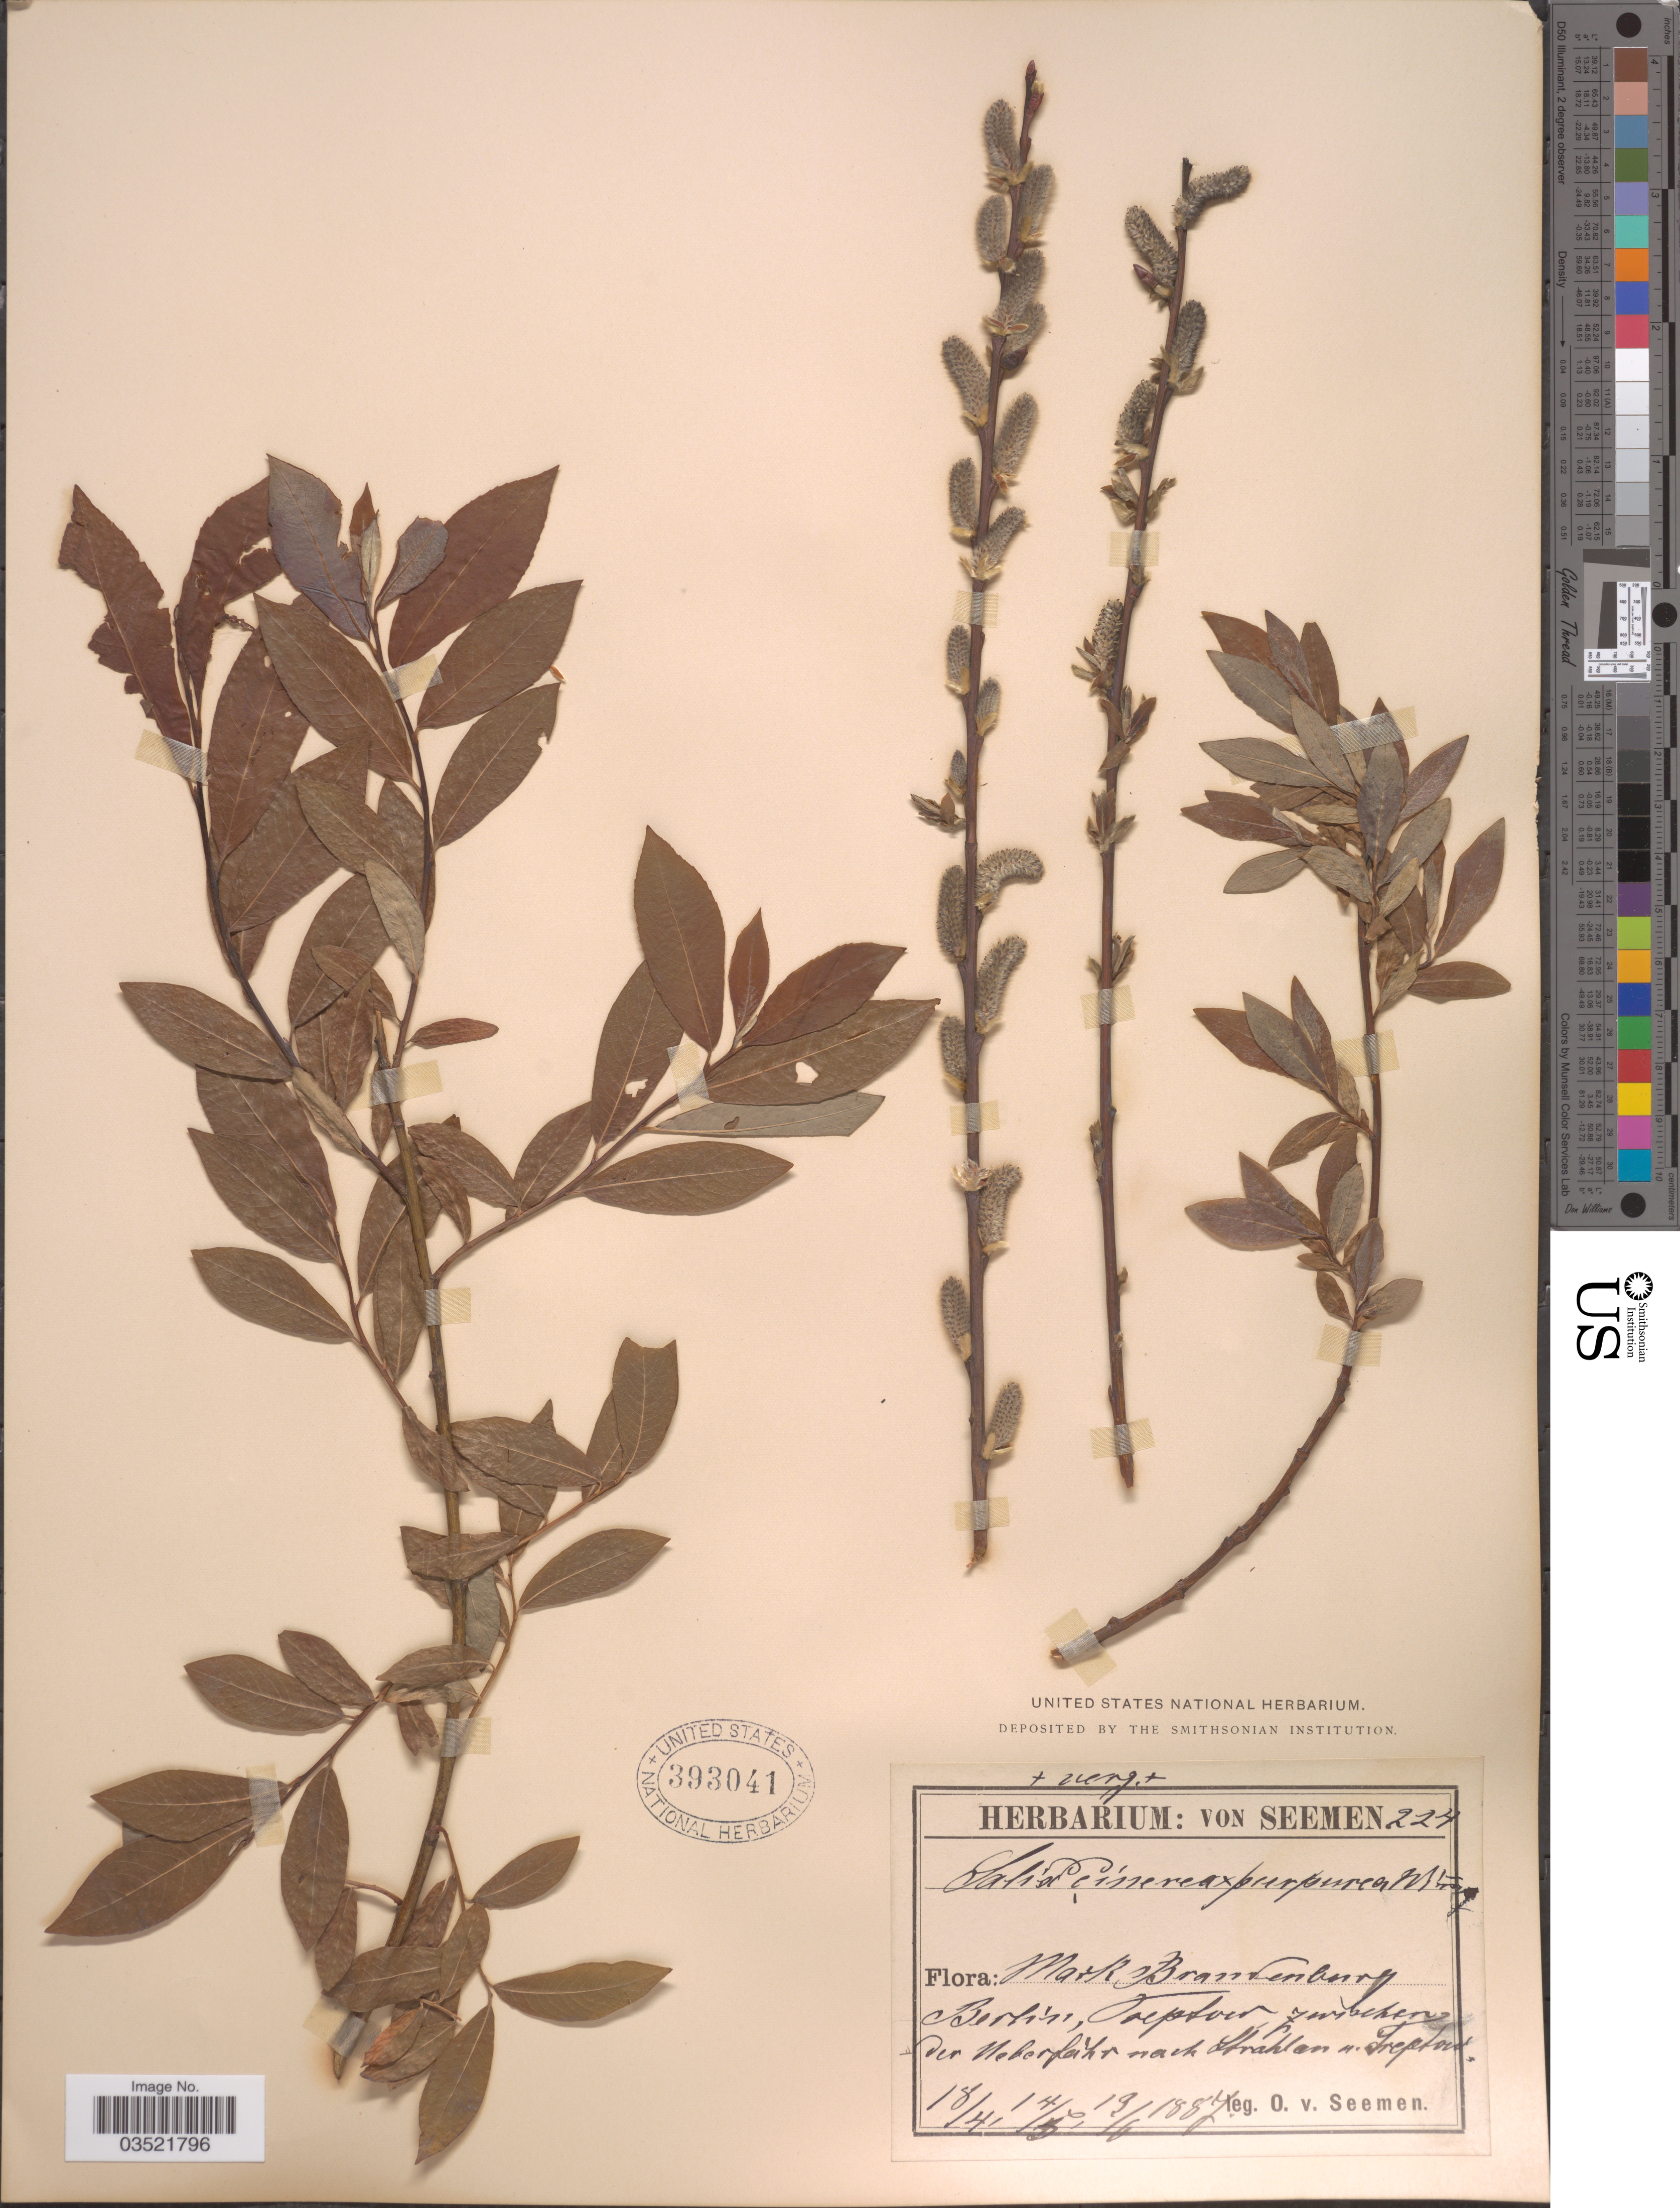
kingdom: Plantae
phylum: Tracheophyta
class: Magnoliopsida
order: Malpighiales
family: Salicaceae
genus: Salix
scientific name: Salix cinerea x S. purpurea L.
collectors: K. O. von Seemen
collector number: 224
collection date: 1887-04-18/1887-06-13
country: Germany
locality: Mark Brandenburg, Berlin, Treptow, zwischsen der Ncherfahr [interpreted] nach Krachten [interpreted] u. Treptow.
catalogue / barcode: US 393041